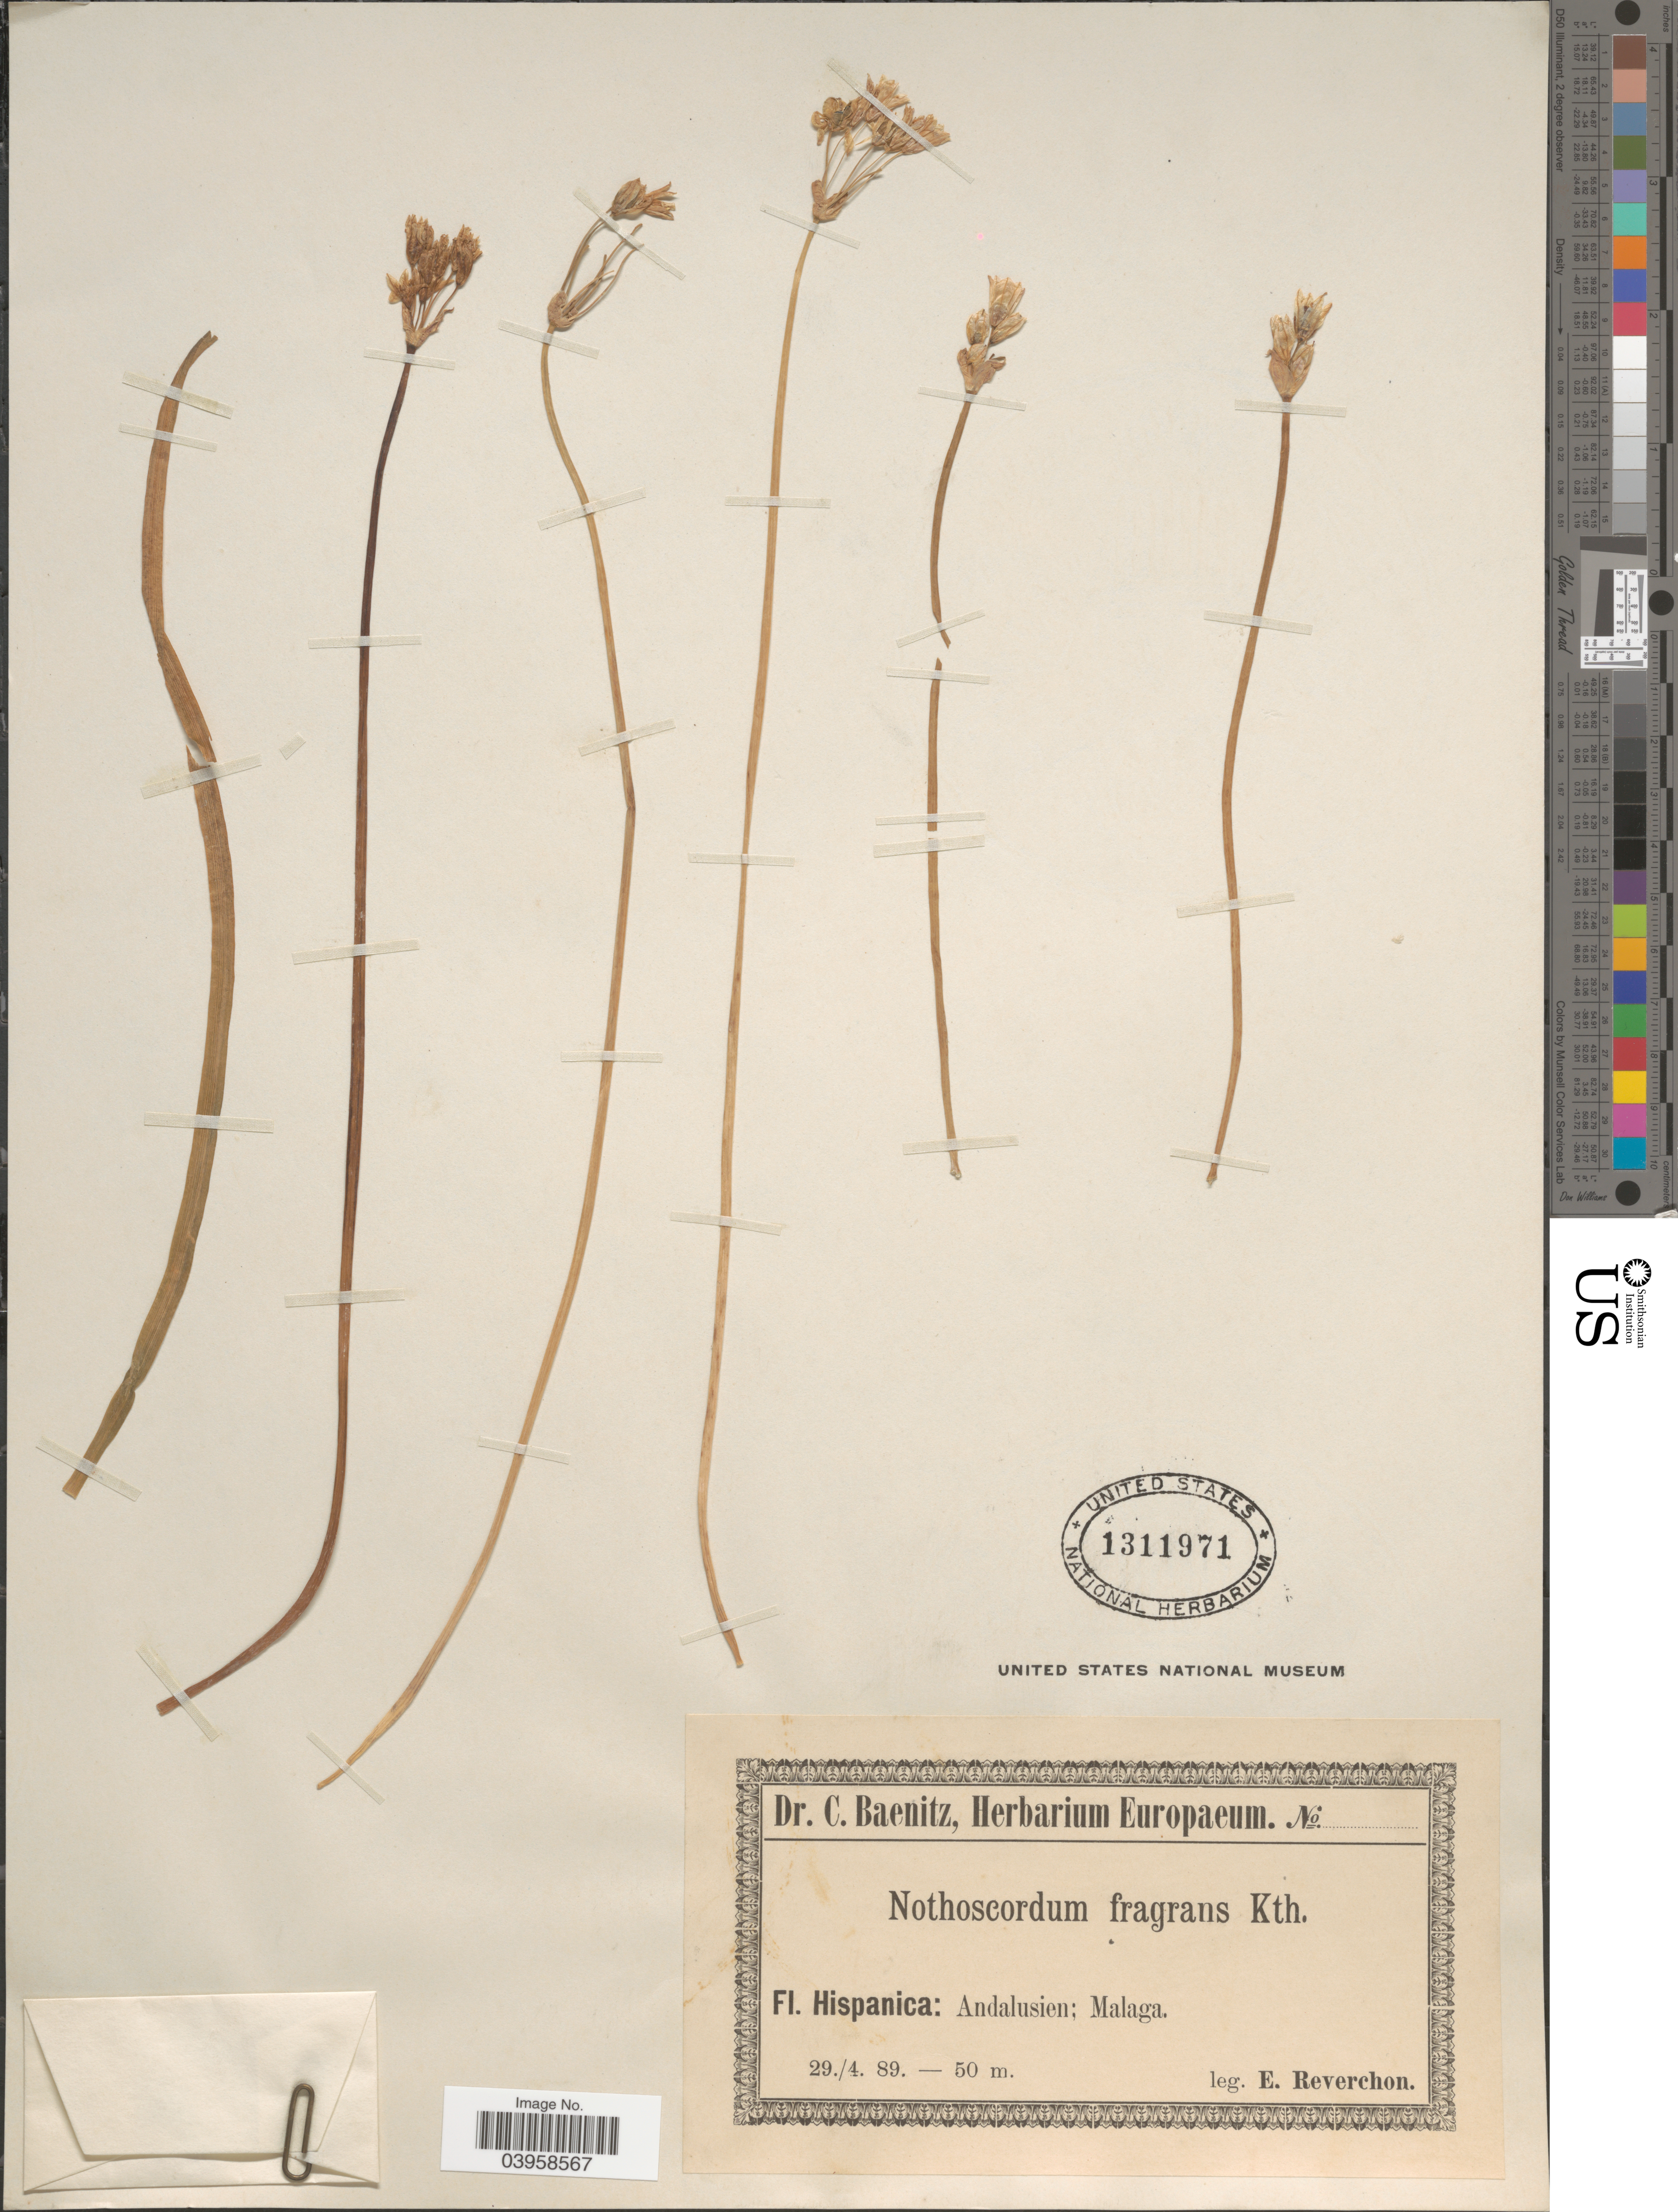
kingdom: Plantae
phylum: Tracheophyta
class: Liliopsida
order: Asparagales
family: Amaryllidaceae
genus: Nothoscordum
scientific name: Nothoscordum fragrans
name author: (Vent.) Kunth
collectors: E. Reverchon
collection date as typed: Transcribed d/m/y: 29/4/89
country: Spain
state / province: Andalucía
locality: Hispanica: Andalusien; Malaga.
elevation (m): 50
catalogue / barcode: US 1311971